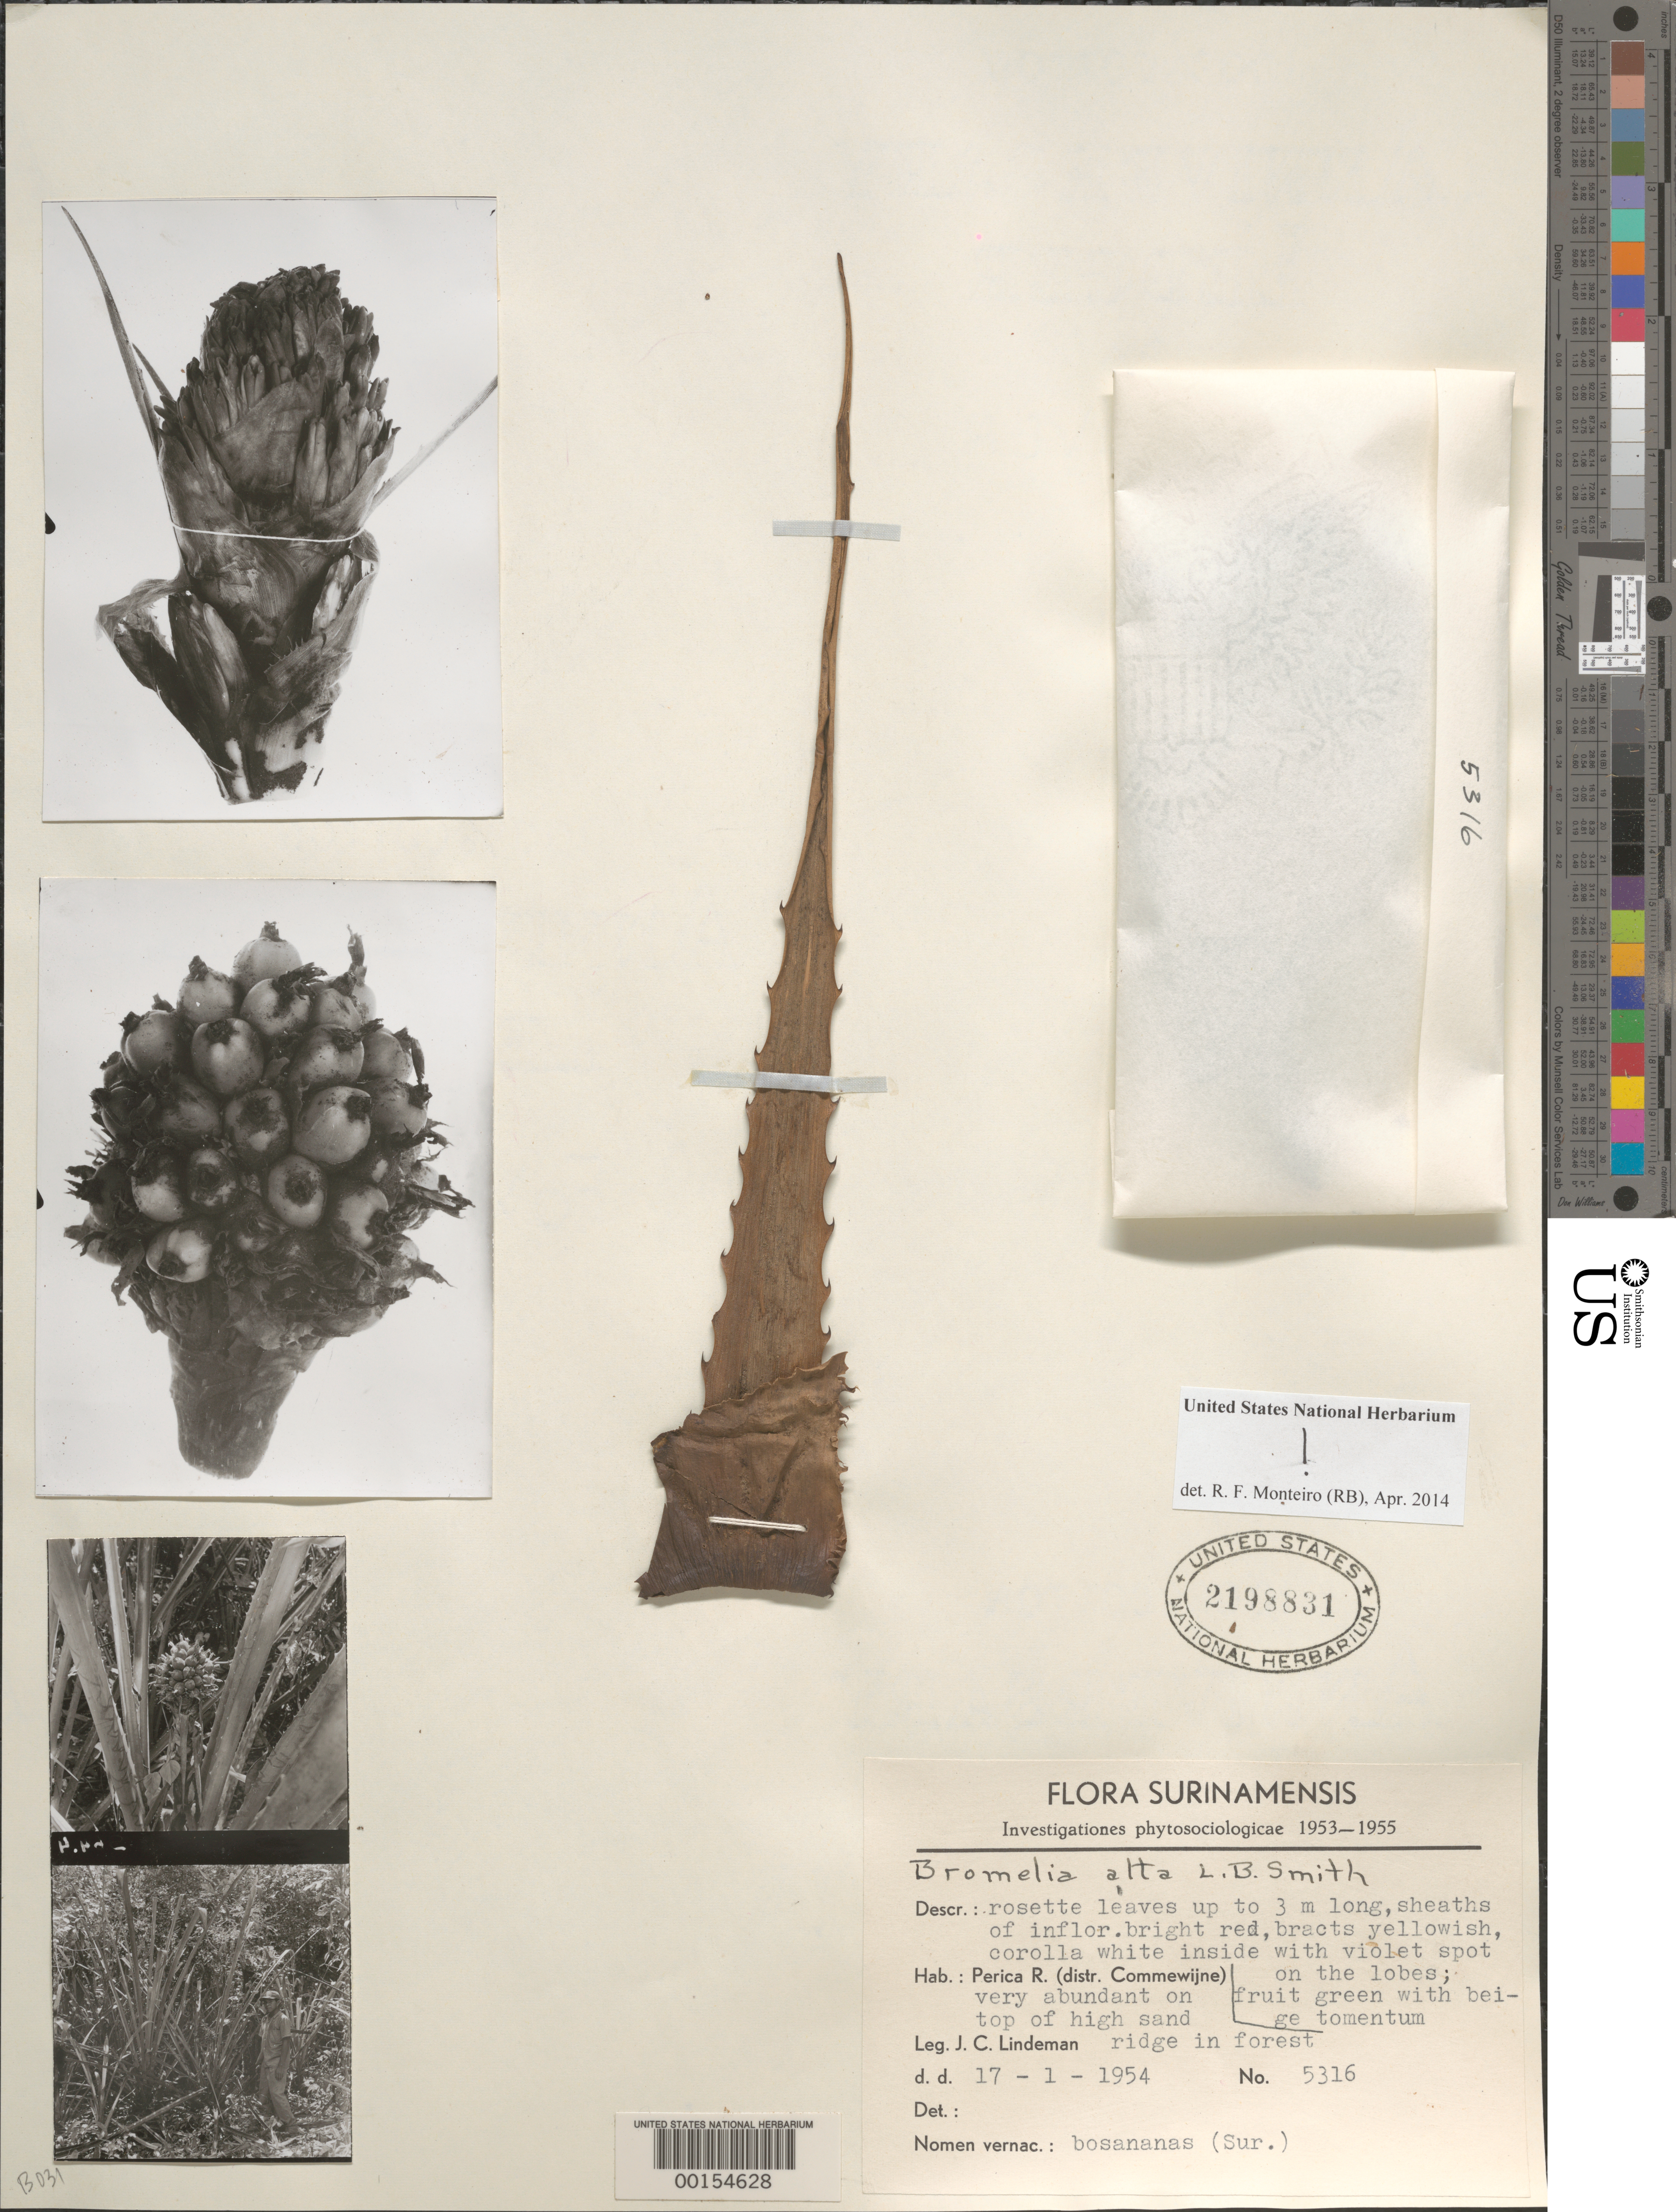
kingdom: Plantae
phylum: Tracheophyta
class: Liliopsida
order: Poales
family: Bromeliaceae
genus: Bromelia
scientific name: Bromelia alta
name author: L.B. Sm.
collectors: J. C. Lindeman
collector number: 5316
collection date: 1954-01-17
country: Suriname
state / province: Commewijne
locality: Perica R. (distr. Commewijne) very abundant on top of high sand ridge in forest.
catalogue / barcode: US 2198831